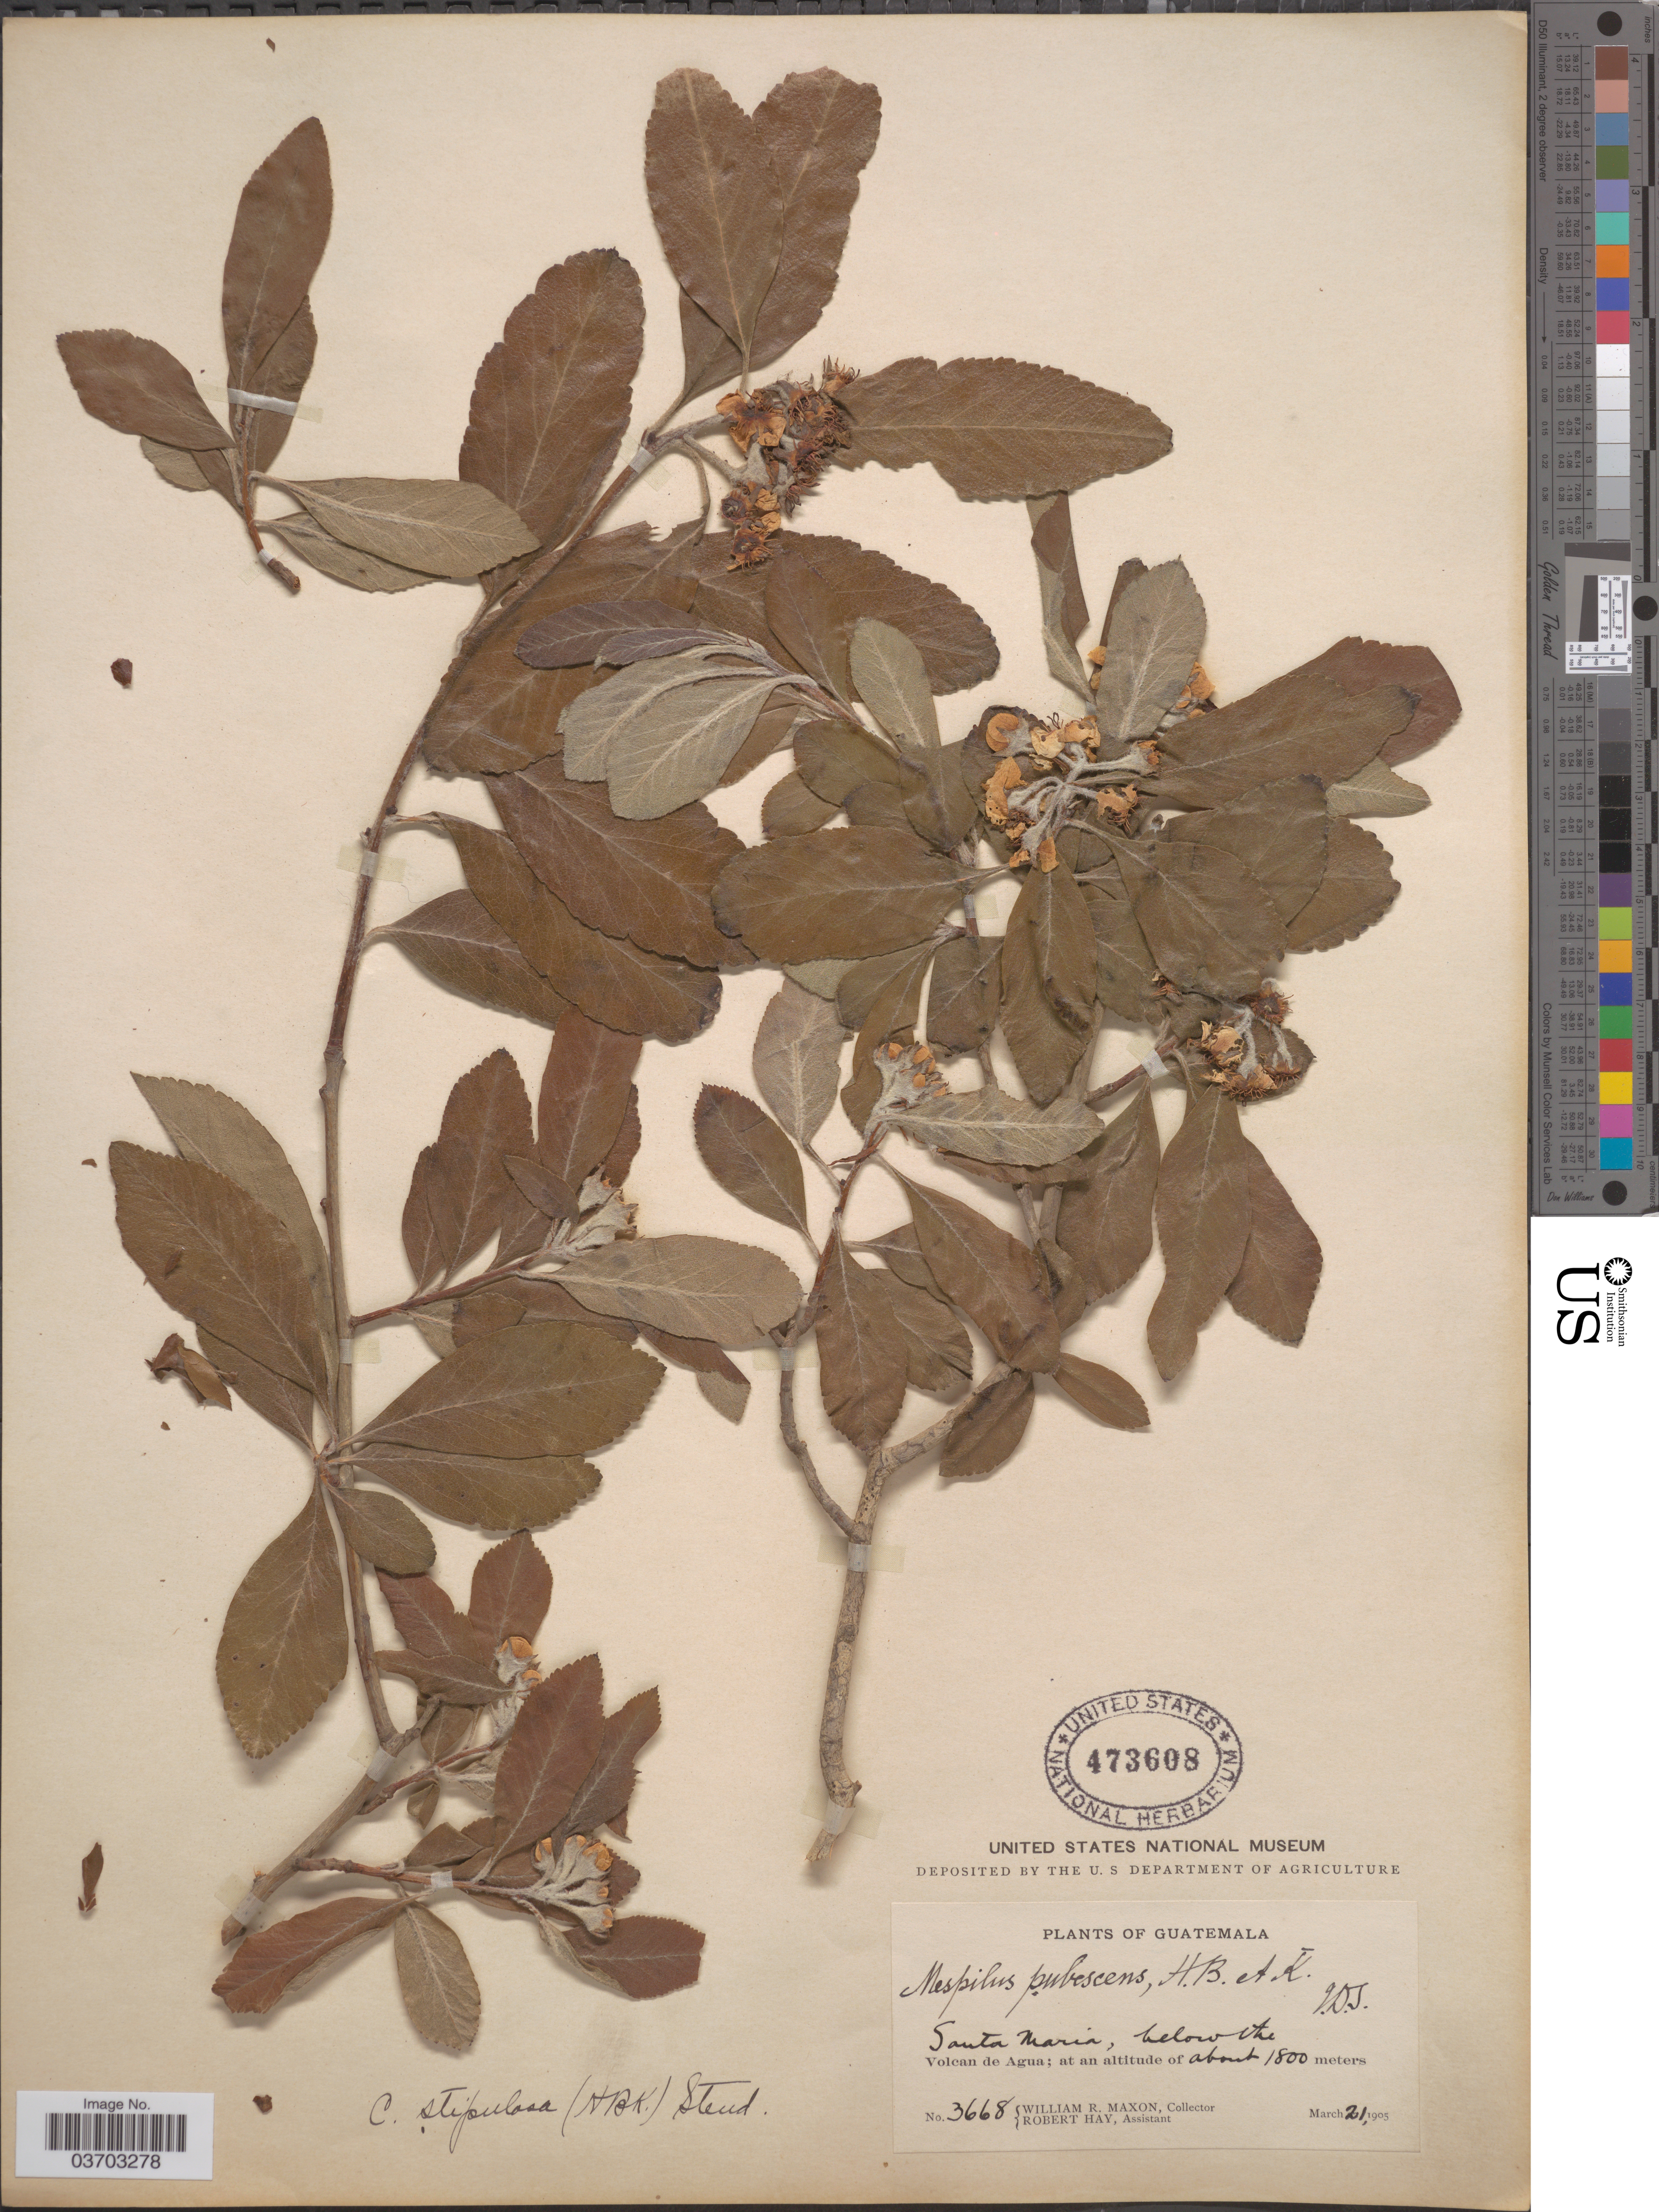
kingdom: Plantae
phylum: Tracheophyta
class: Magnoliopsida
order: Rosales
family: Rosaceae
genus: Crataegus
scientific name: Crataegus pubescens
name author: (C. Presl) C. Presl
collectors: W. R. Maxon & R. Hay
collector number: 3668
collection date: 1905-03-21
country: Guatemala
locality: Santa Maria, below the Volcan de Agua.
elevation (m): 1800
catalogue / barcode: US 473608